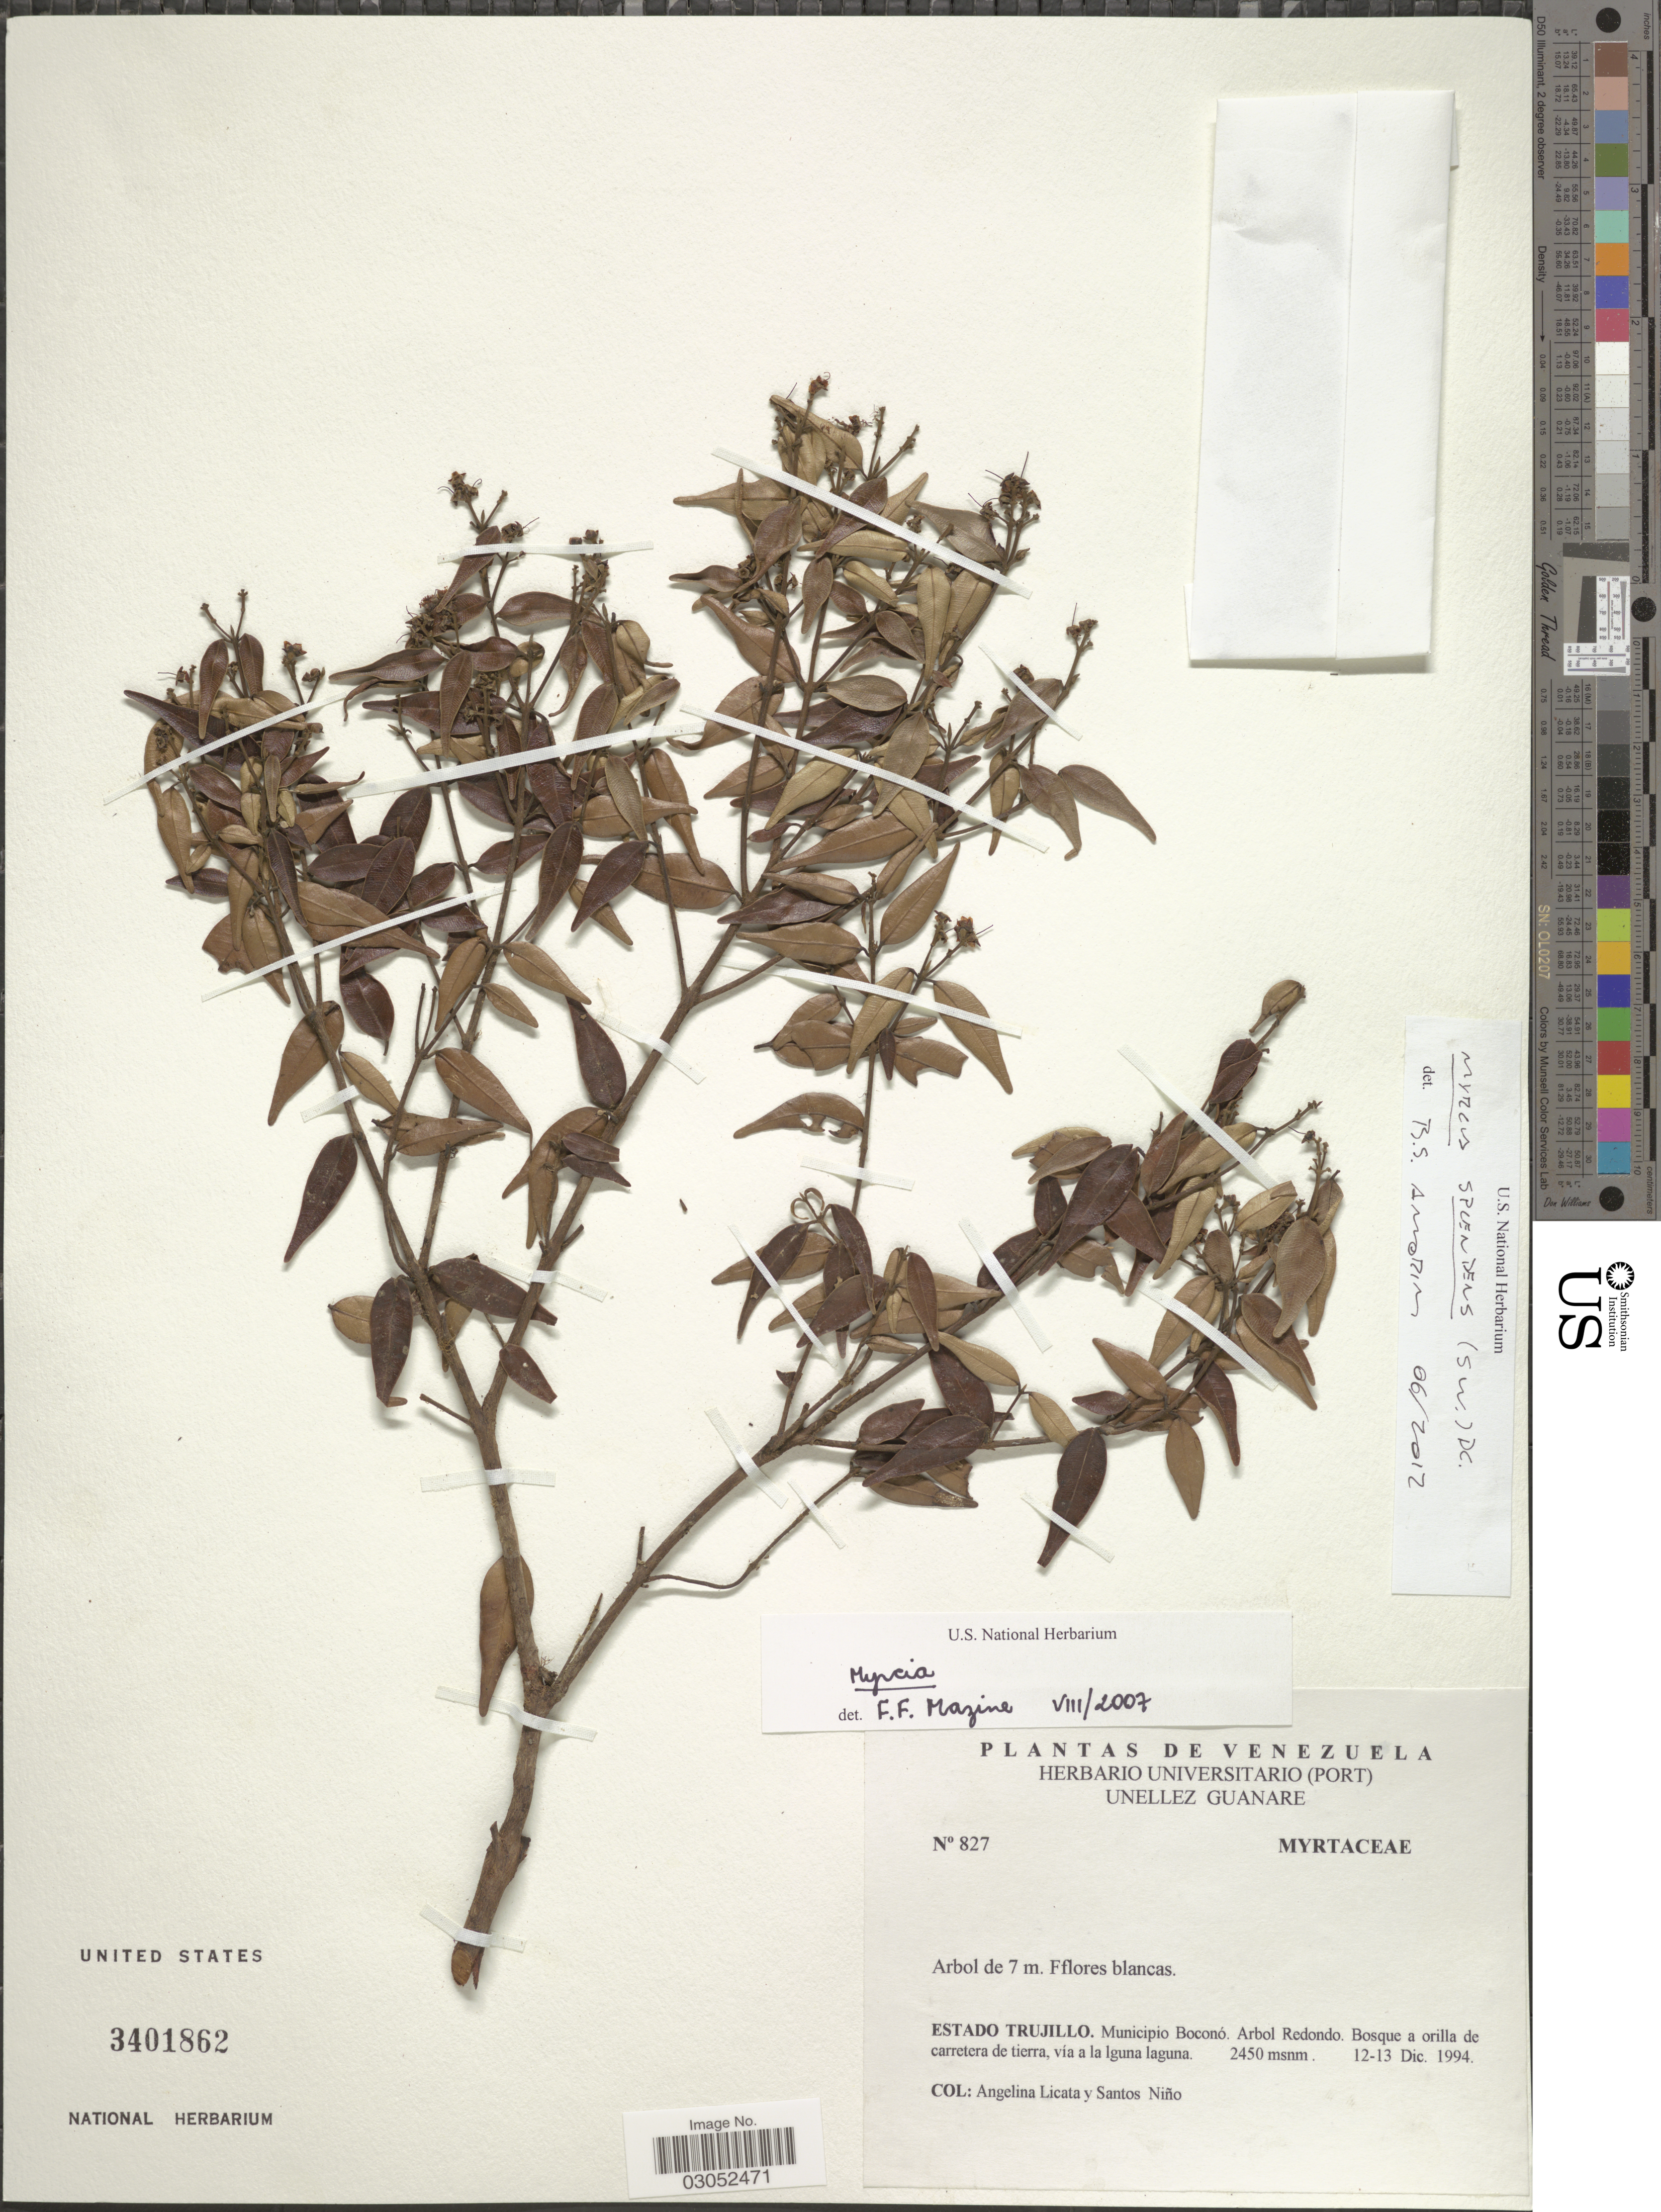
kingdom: Plantae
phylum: Tracheophyta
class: Magnoliopsida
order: Myrtales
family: Myrtaceae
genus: Myrcia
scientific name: Myrcia splendens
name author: (Sw.) DC.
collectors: A. Licata & S. M. Niño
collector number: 827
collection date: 1994-12-12/1994-12-13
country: Venezuela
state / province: Trujillo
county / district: Boconó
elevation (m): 2450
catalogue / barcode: US 3401862